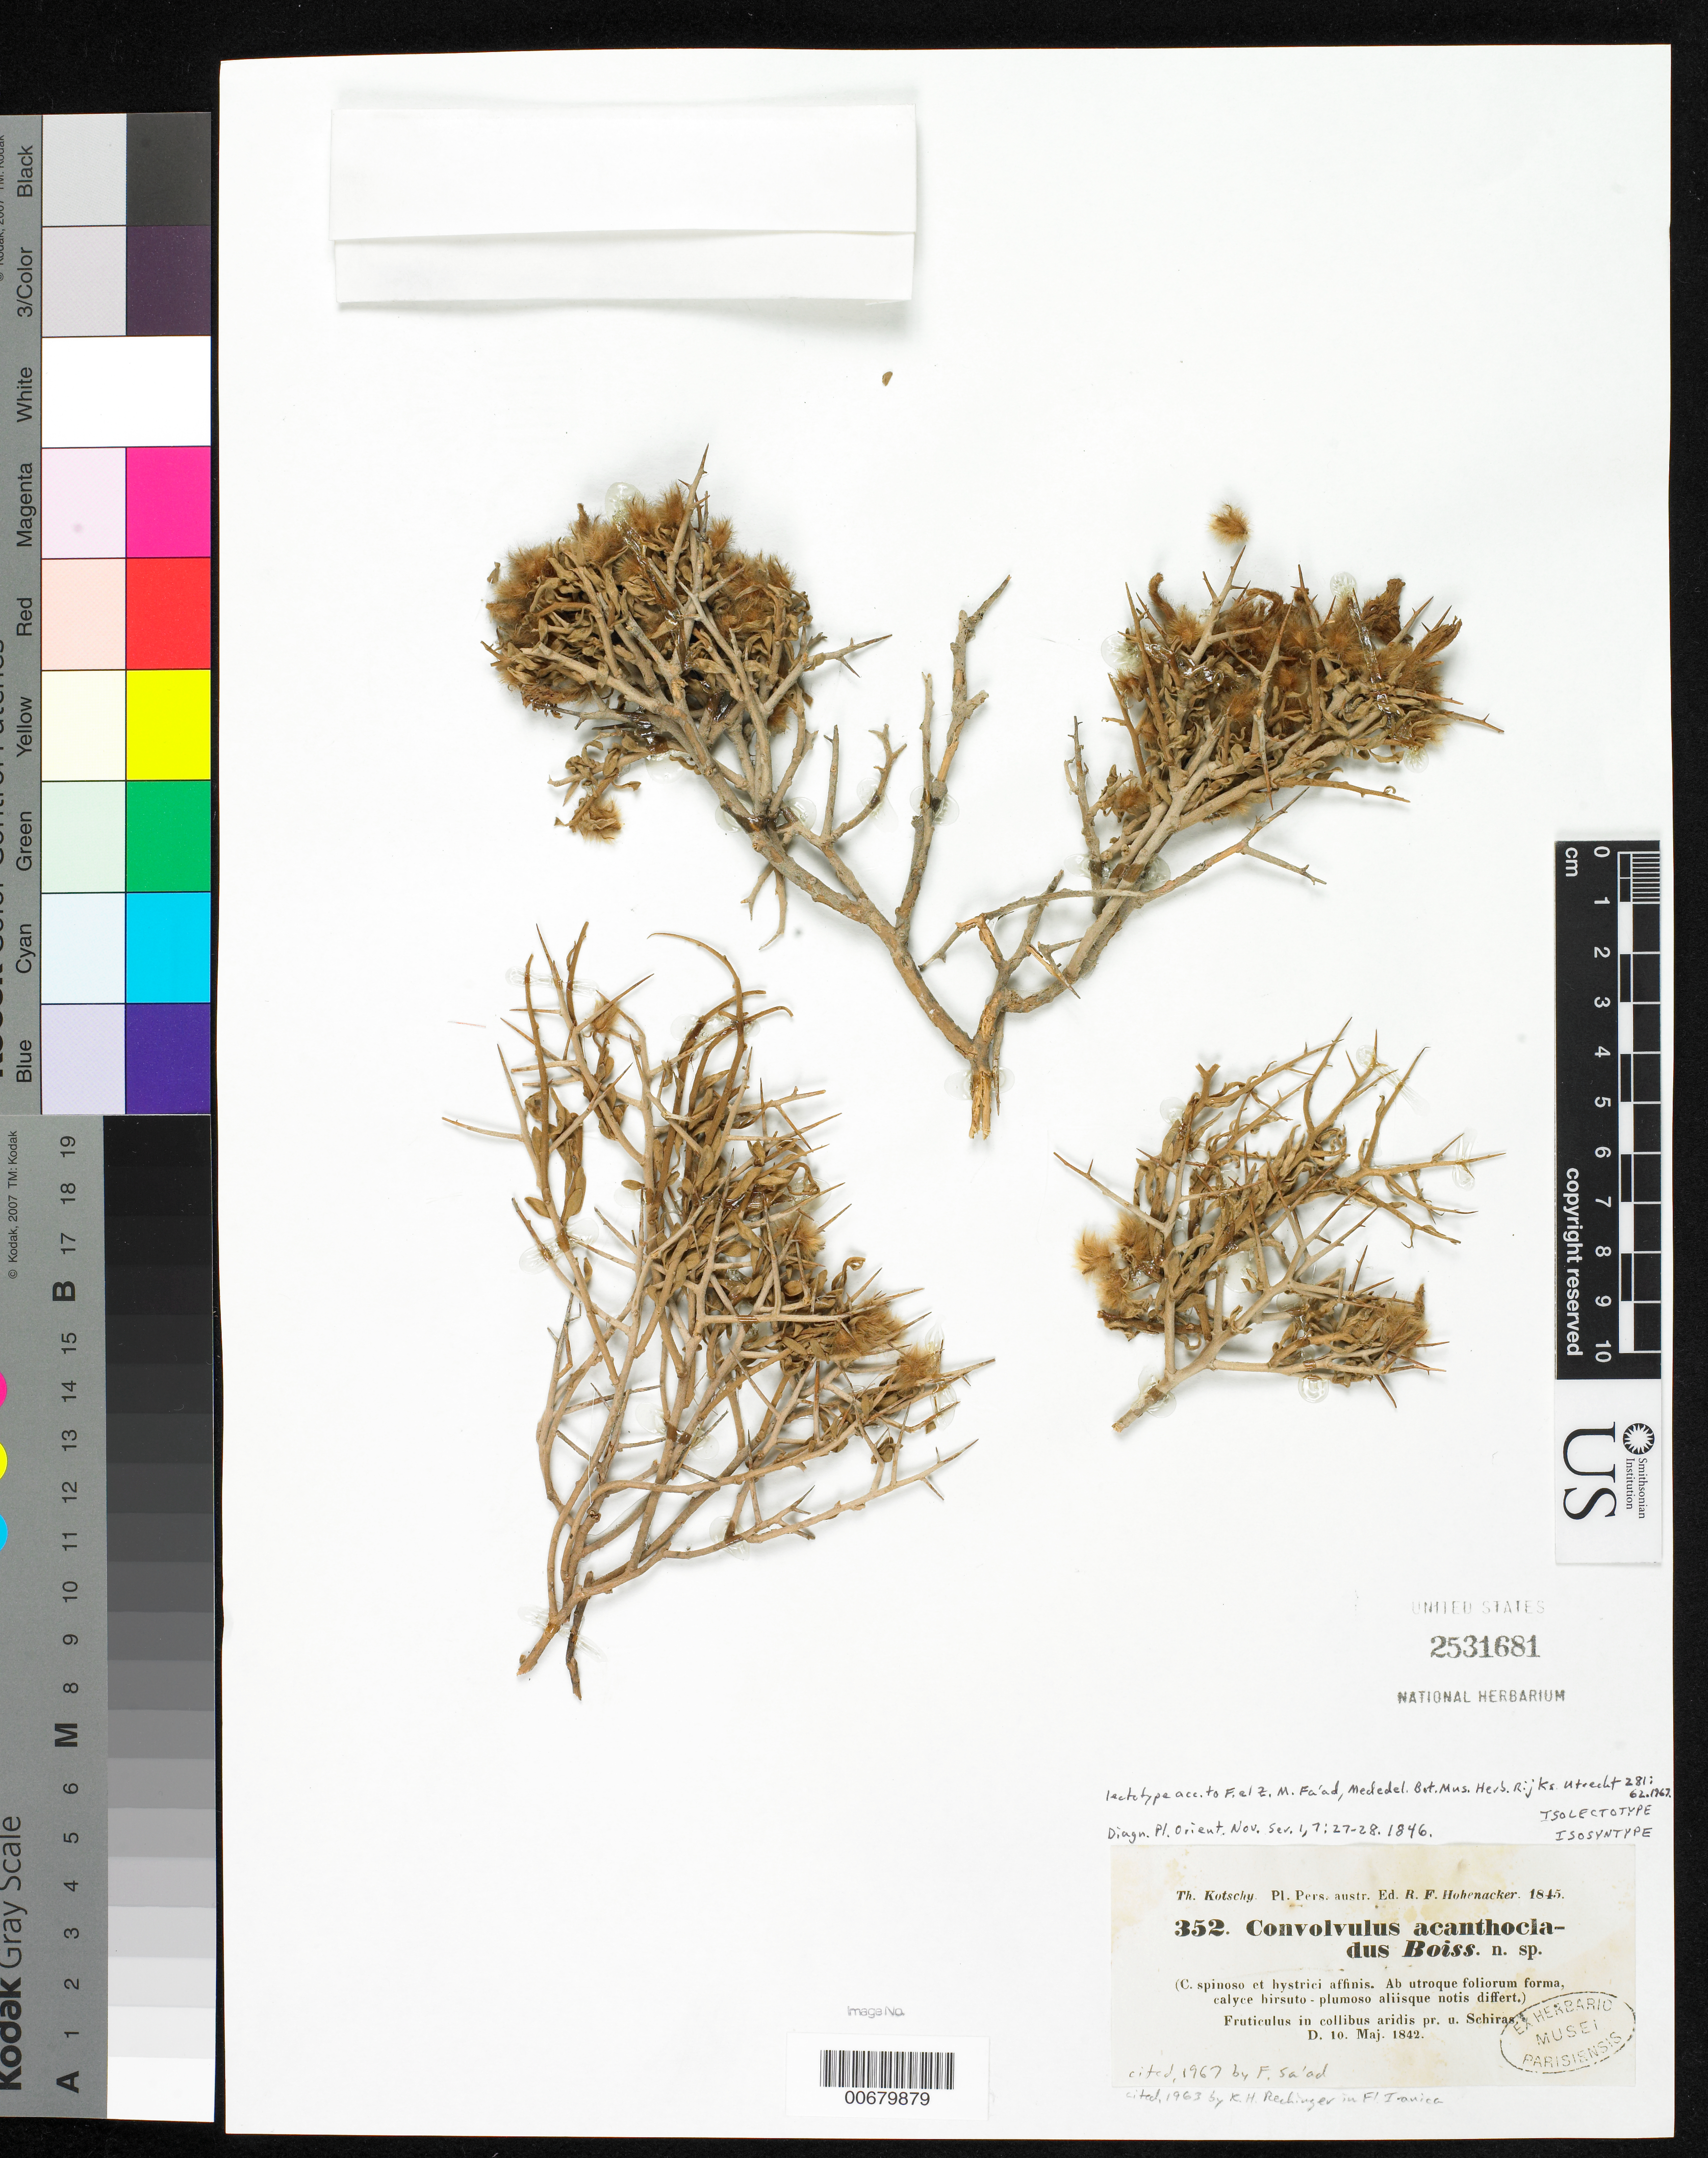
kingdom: Plantae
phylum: Tracheophyta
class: Magnoliopsida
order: Solanales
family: Convolvulaceae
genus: Convolvulus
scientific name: Convolvulus acanthocladus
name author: Boiss.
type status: Isolectotype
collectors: K. G. Kotschy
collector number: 352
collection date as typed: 10 May 1842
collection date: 1842-05-10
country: Iran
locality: Fruticulus in collibus aridis pr. u. Schiras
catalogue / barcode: US 2531681